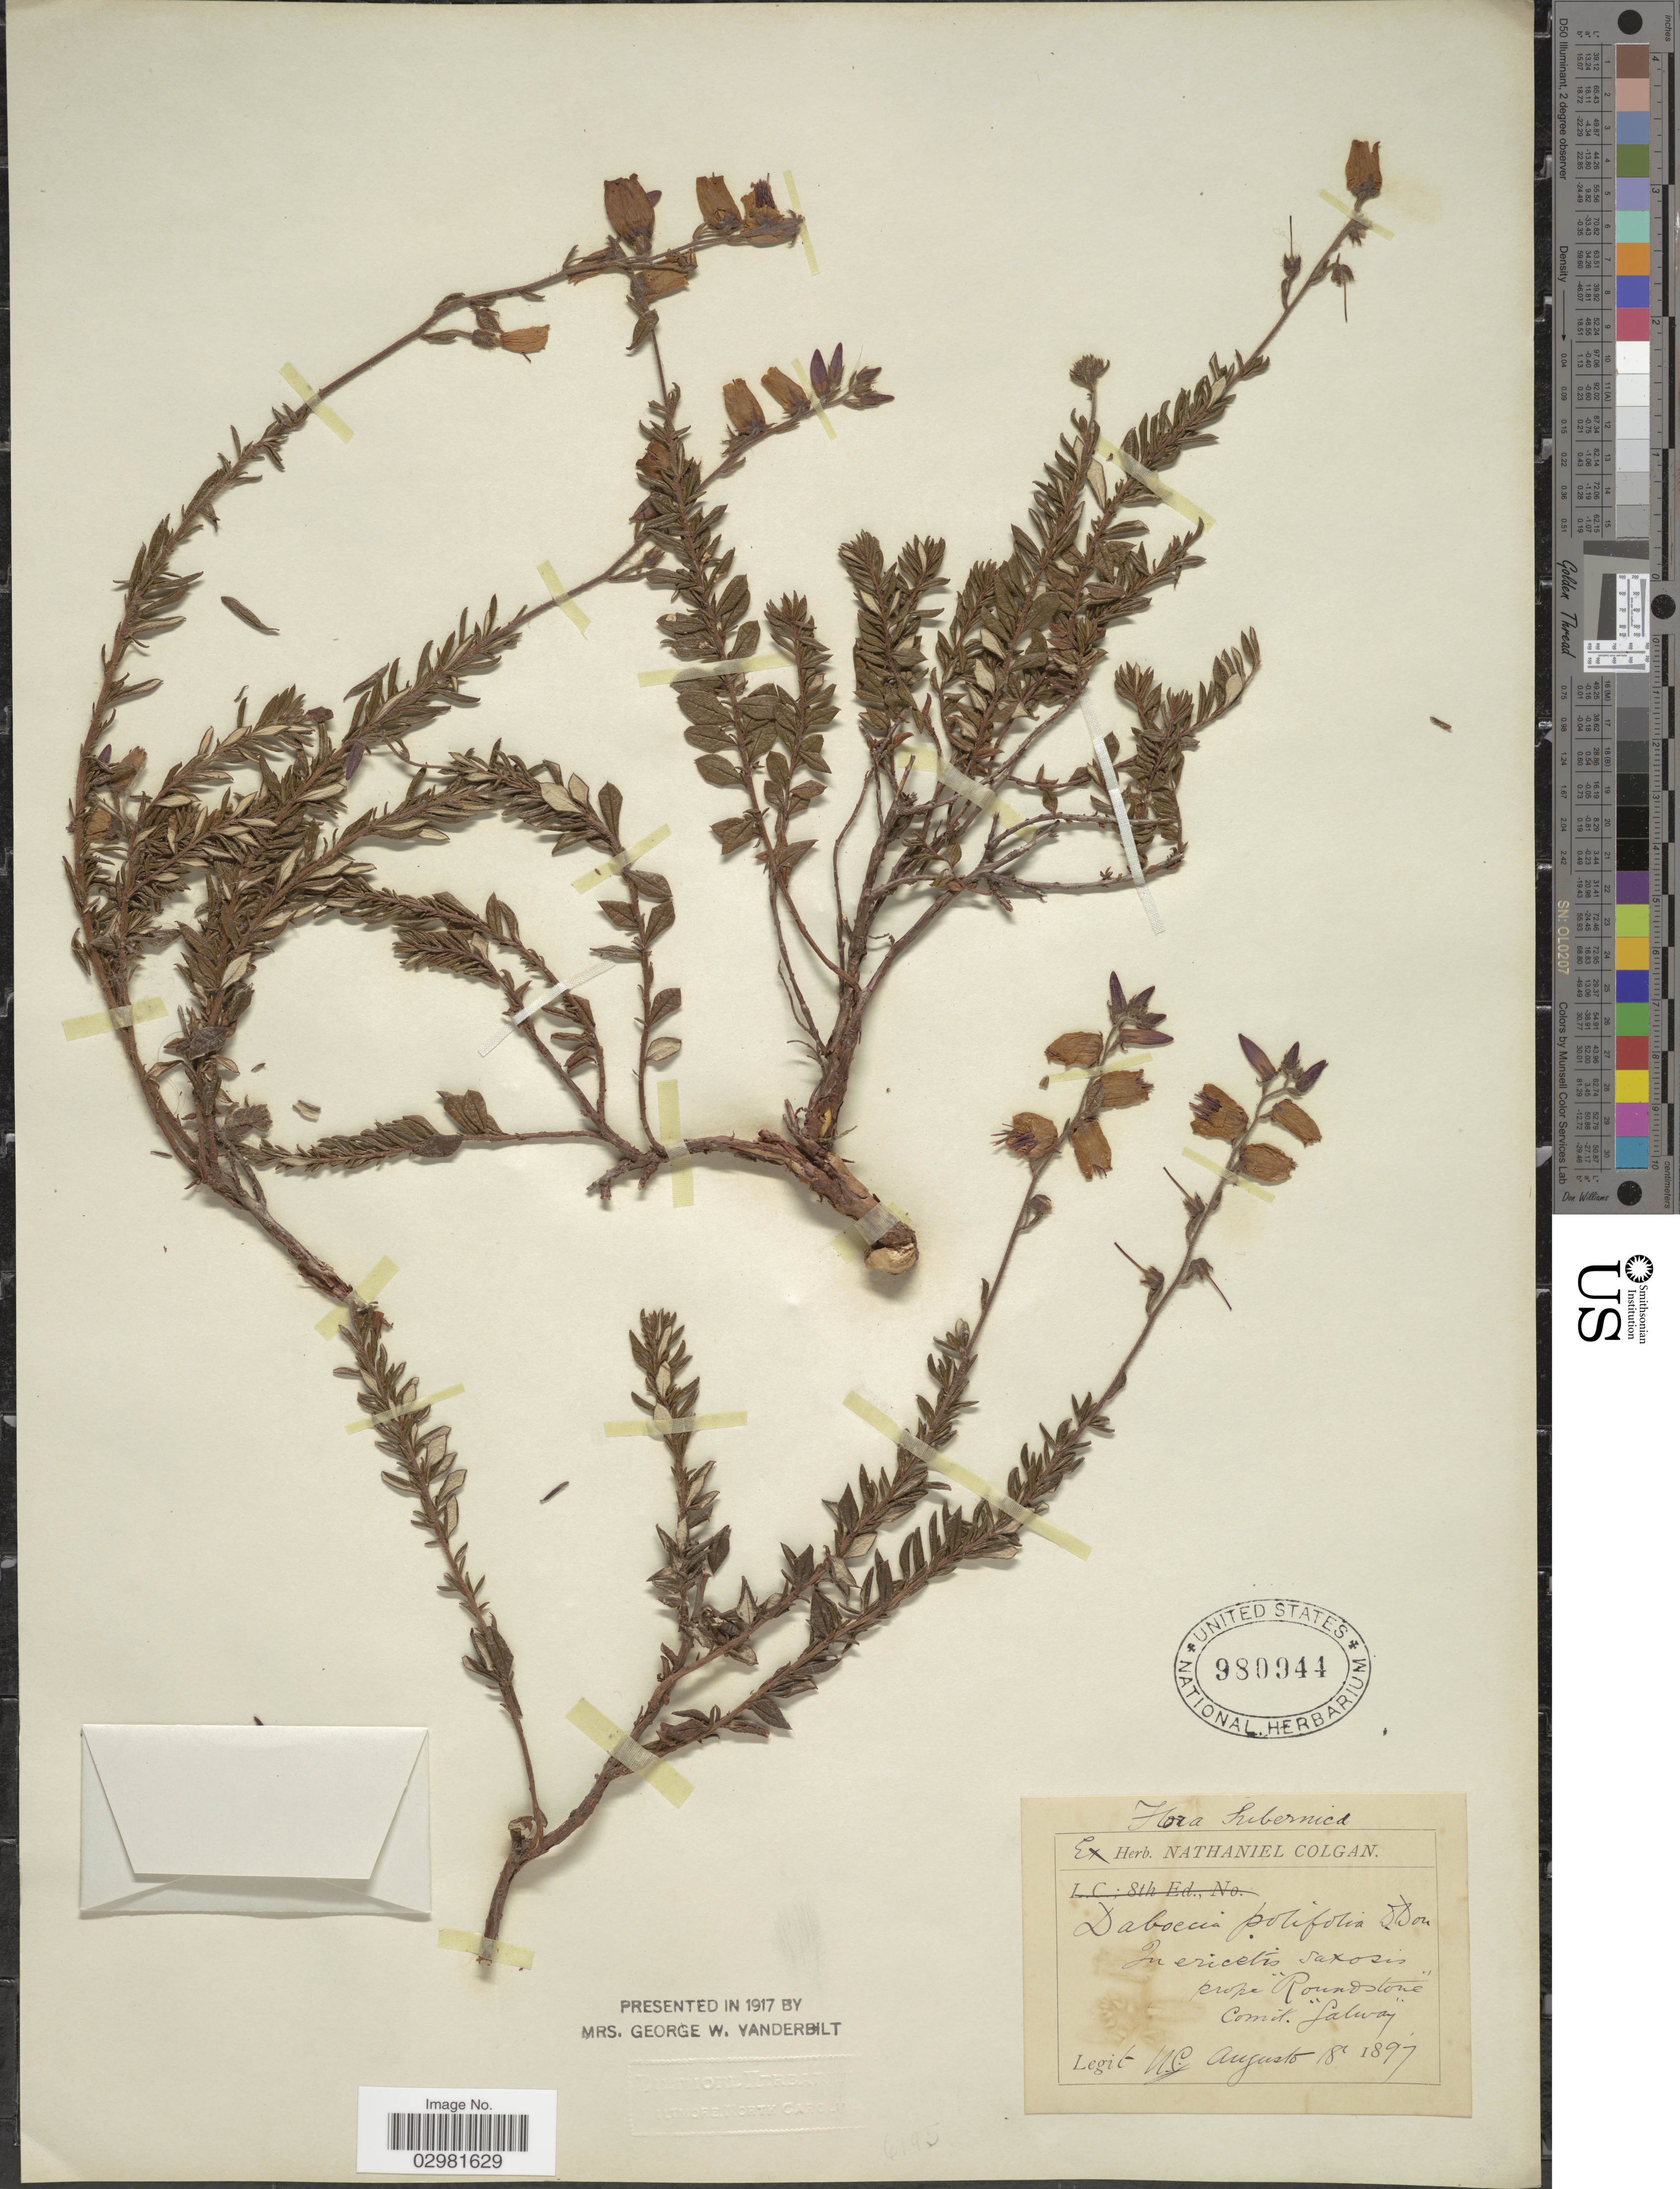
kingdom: Plantae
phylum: Tracheophyta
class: Magnoliopsida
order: Ericales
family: Ericaceae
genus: Daboecia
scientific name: Daboecia polifolia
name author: D. Don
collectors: N. Colgan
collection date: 1897-08-18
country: Ireland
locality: Hibernica, prope Roundstone comit. Galway.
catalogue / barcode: US 980944